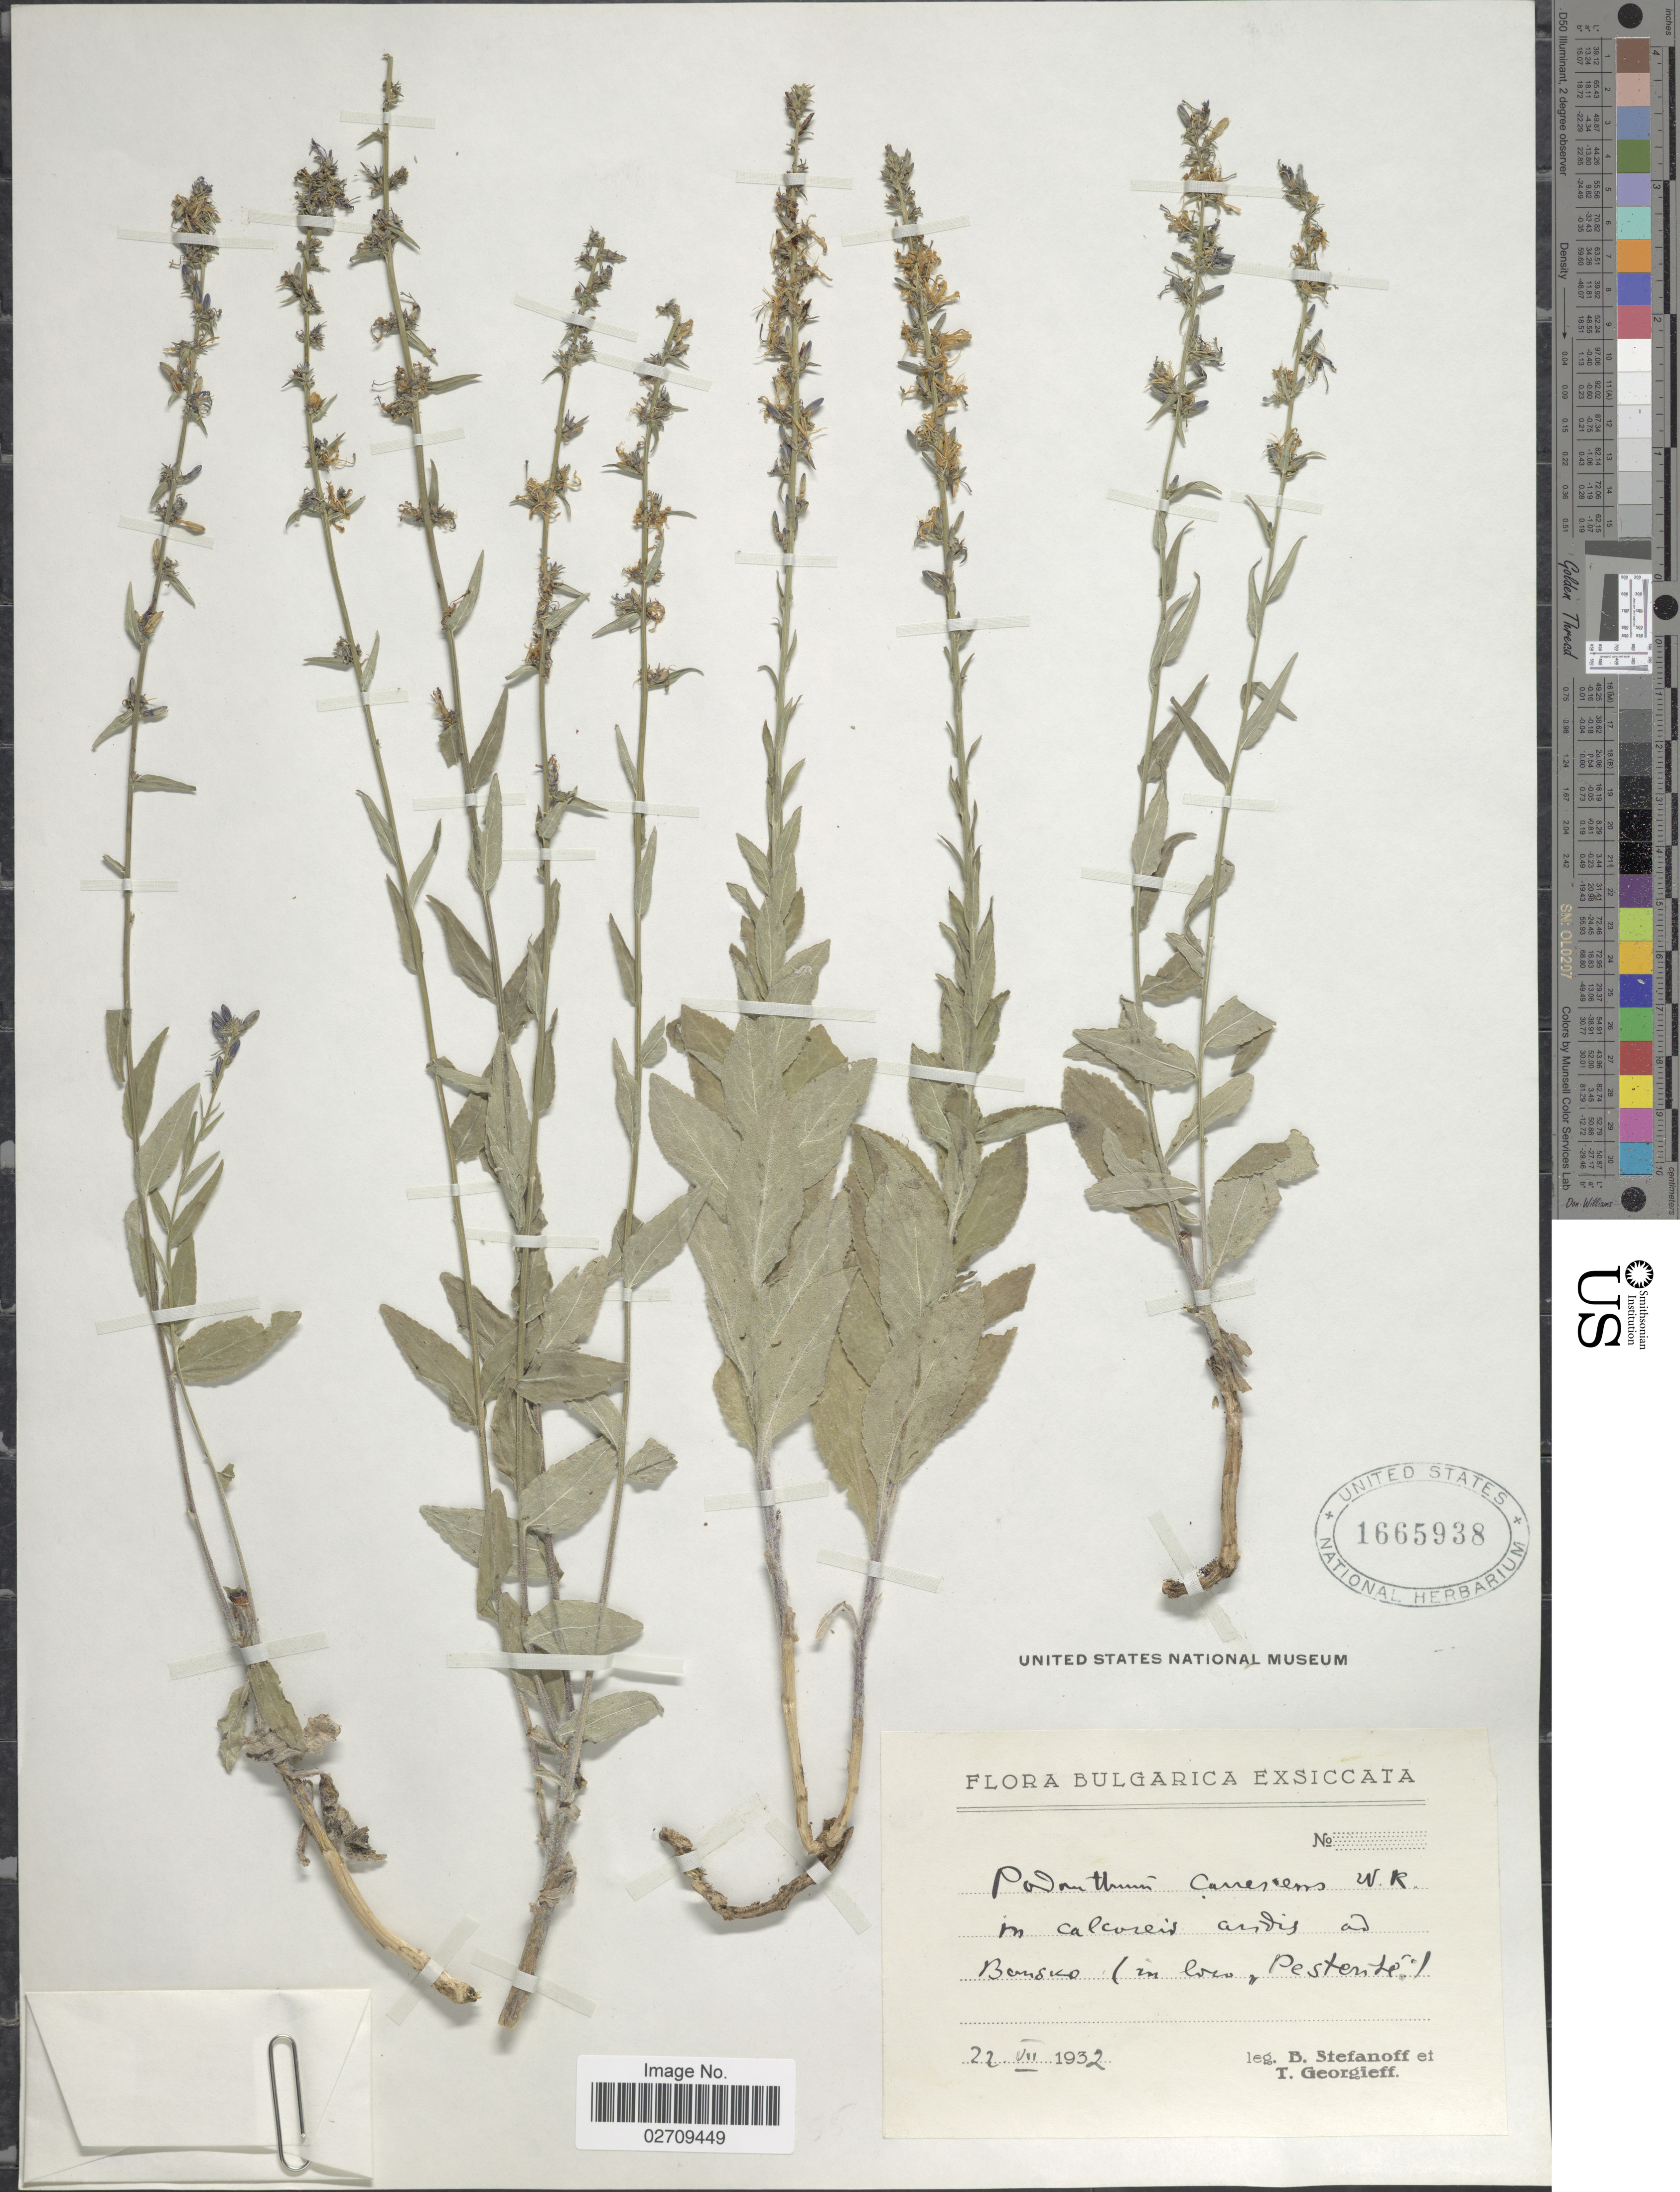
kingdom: Plantae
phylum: Tracheophyta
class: Magnoliopsida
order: Asterales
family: Campanulaceae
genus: Asyneuma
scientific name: Asyneuma canescens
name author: (Waldst. & Kit.) Griseb. & Schenk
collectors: B. Stefanoff & T. Georgieff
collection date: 1932-07-22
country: Bulgaria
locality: In calcareis aridis ad Bonsuco (in loco, Pesterite)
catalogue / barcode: US 1665938